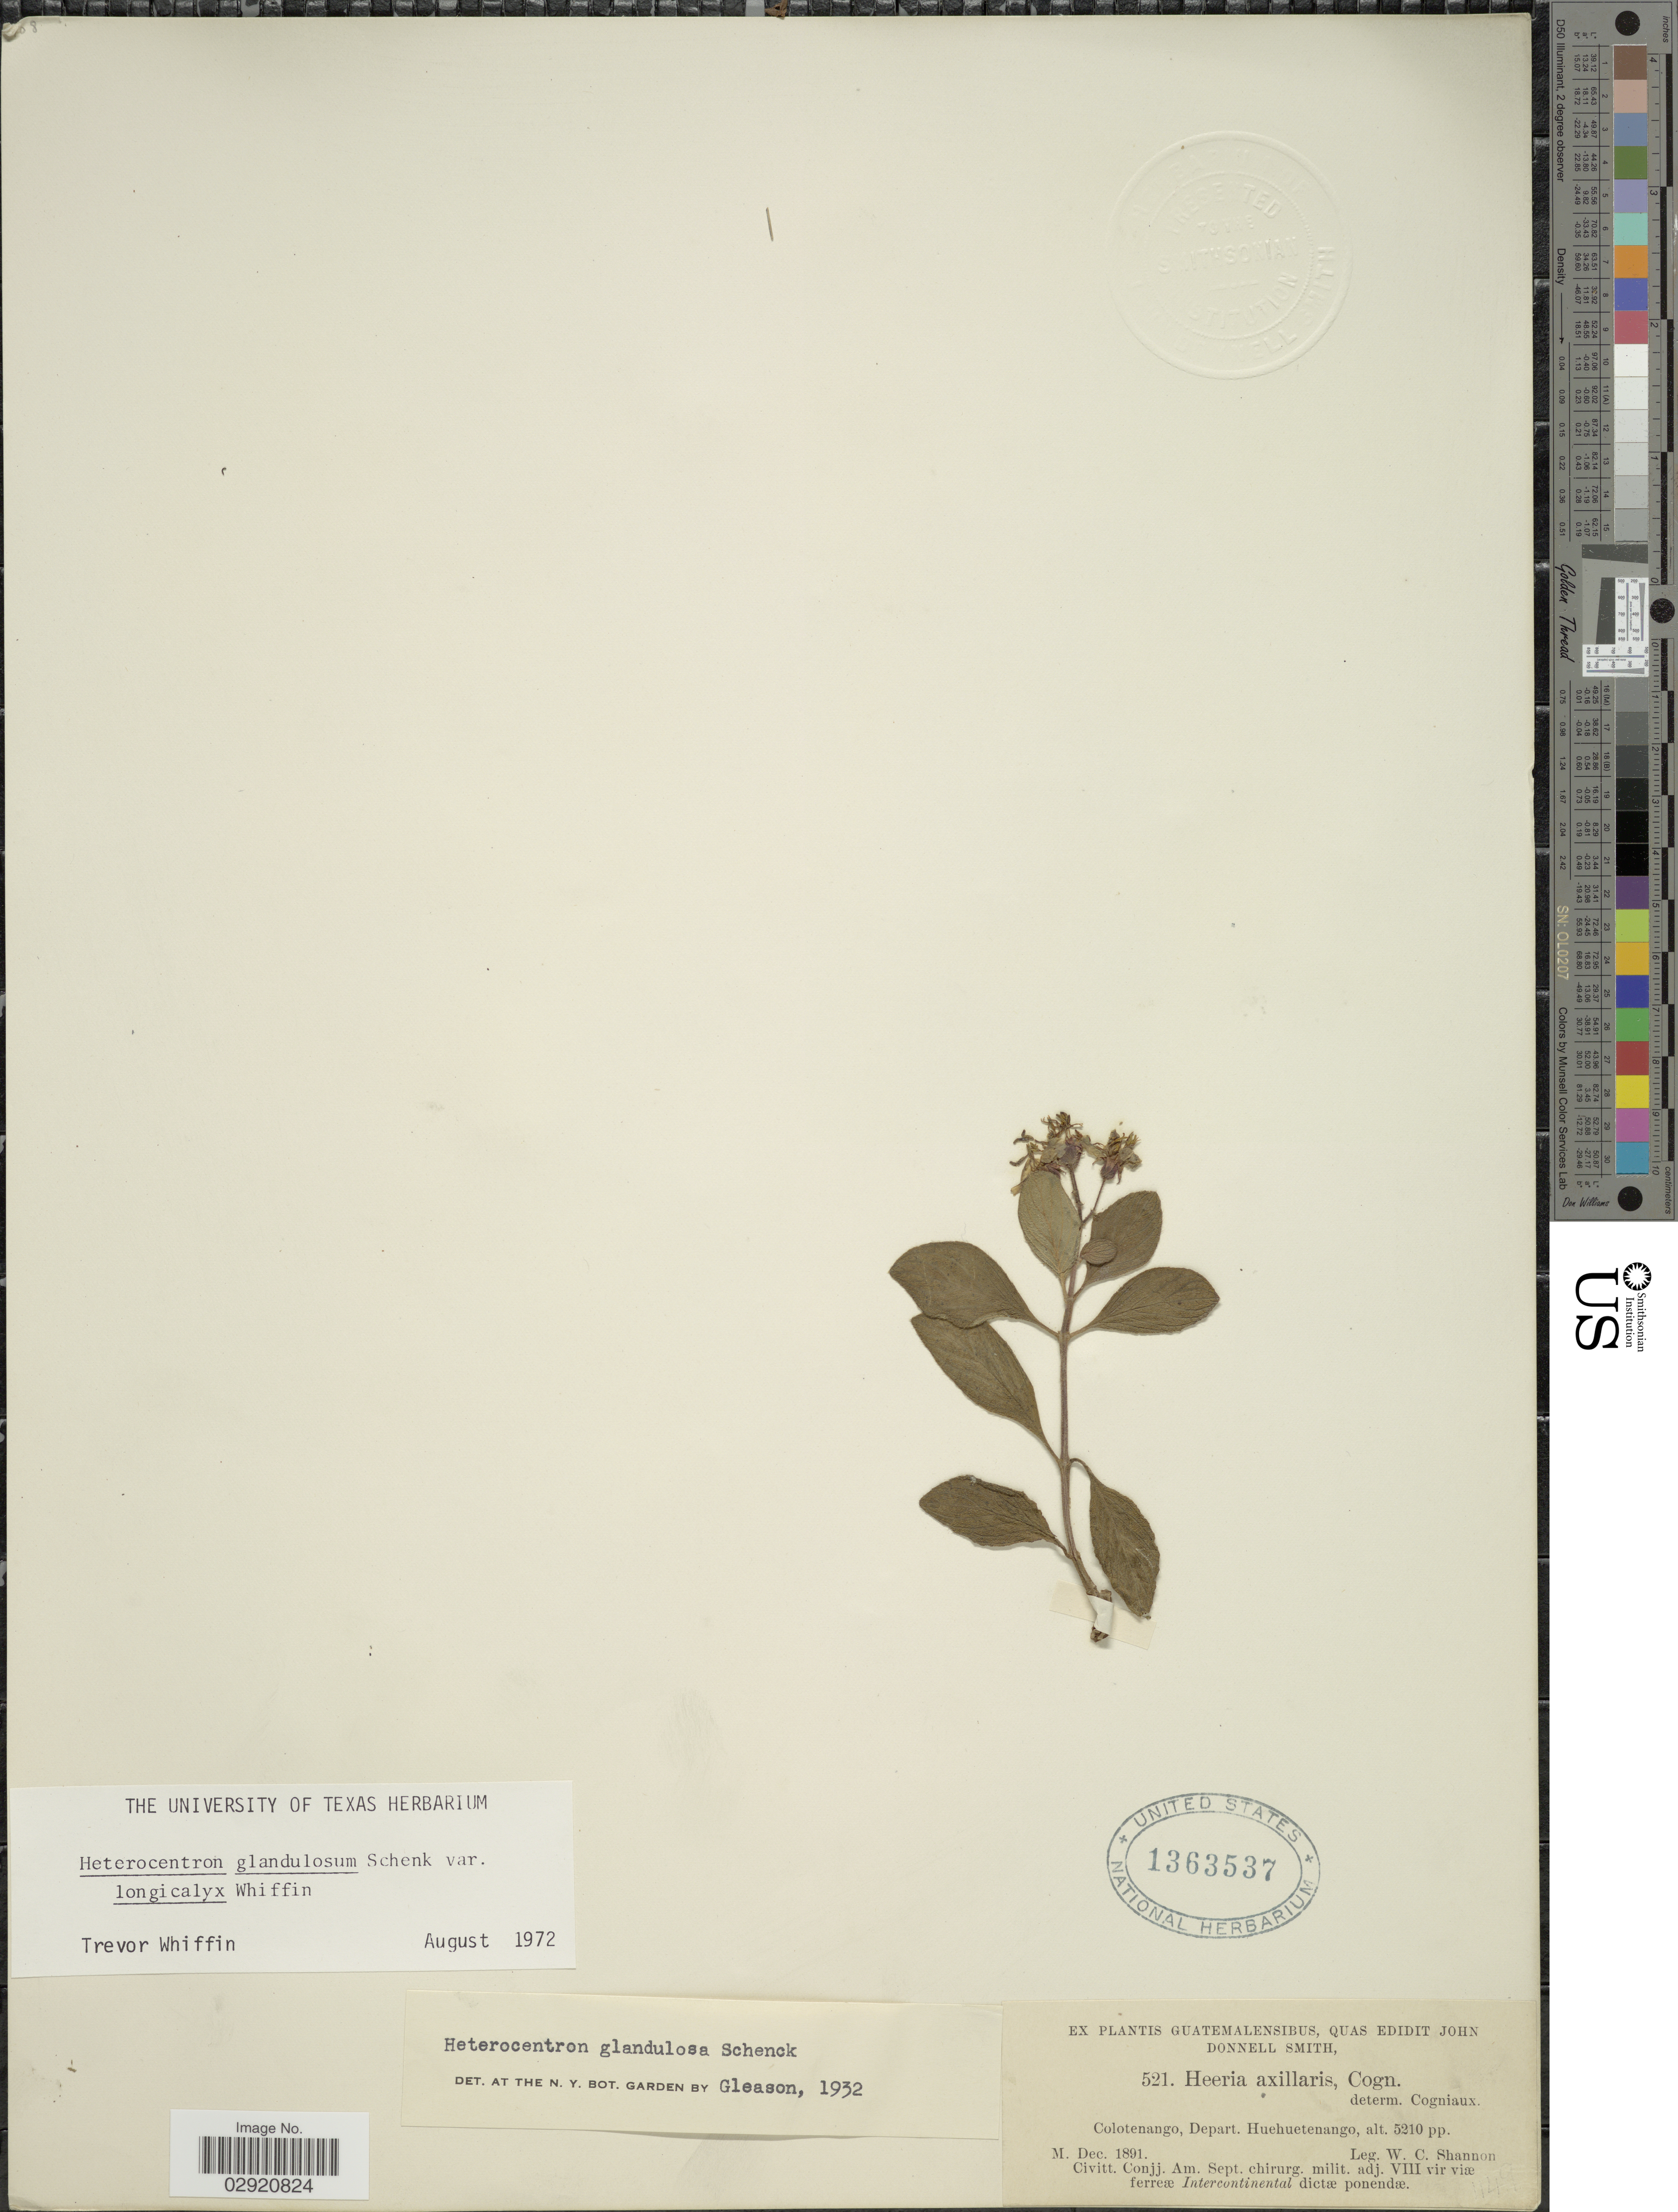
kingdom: Plantae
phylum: Tracheophyta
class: Magnoliopsida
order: Myrtales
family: Melastomataceae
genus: Heterocentron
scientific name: Heterocentron glandulosum var. longicalyx Whiffin, ined.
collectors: W. C. Shannon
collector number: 521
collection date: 1891-12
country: Guatemala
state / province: Huehuetenango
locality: Colotenango, Depart. Huehuetenango.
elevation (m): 1588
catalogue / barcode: US 1363537